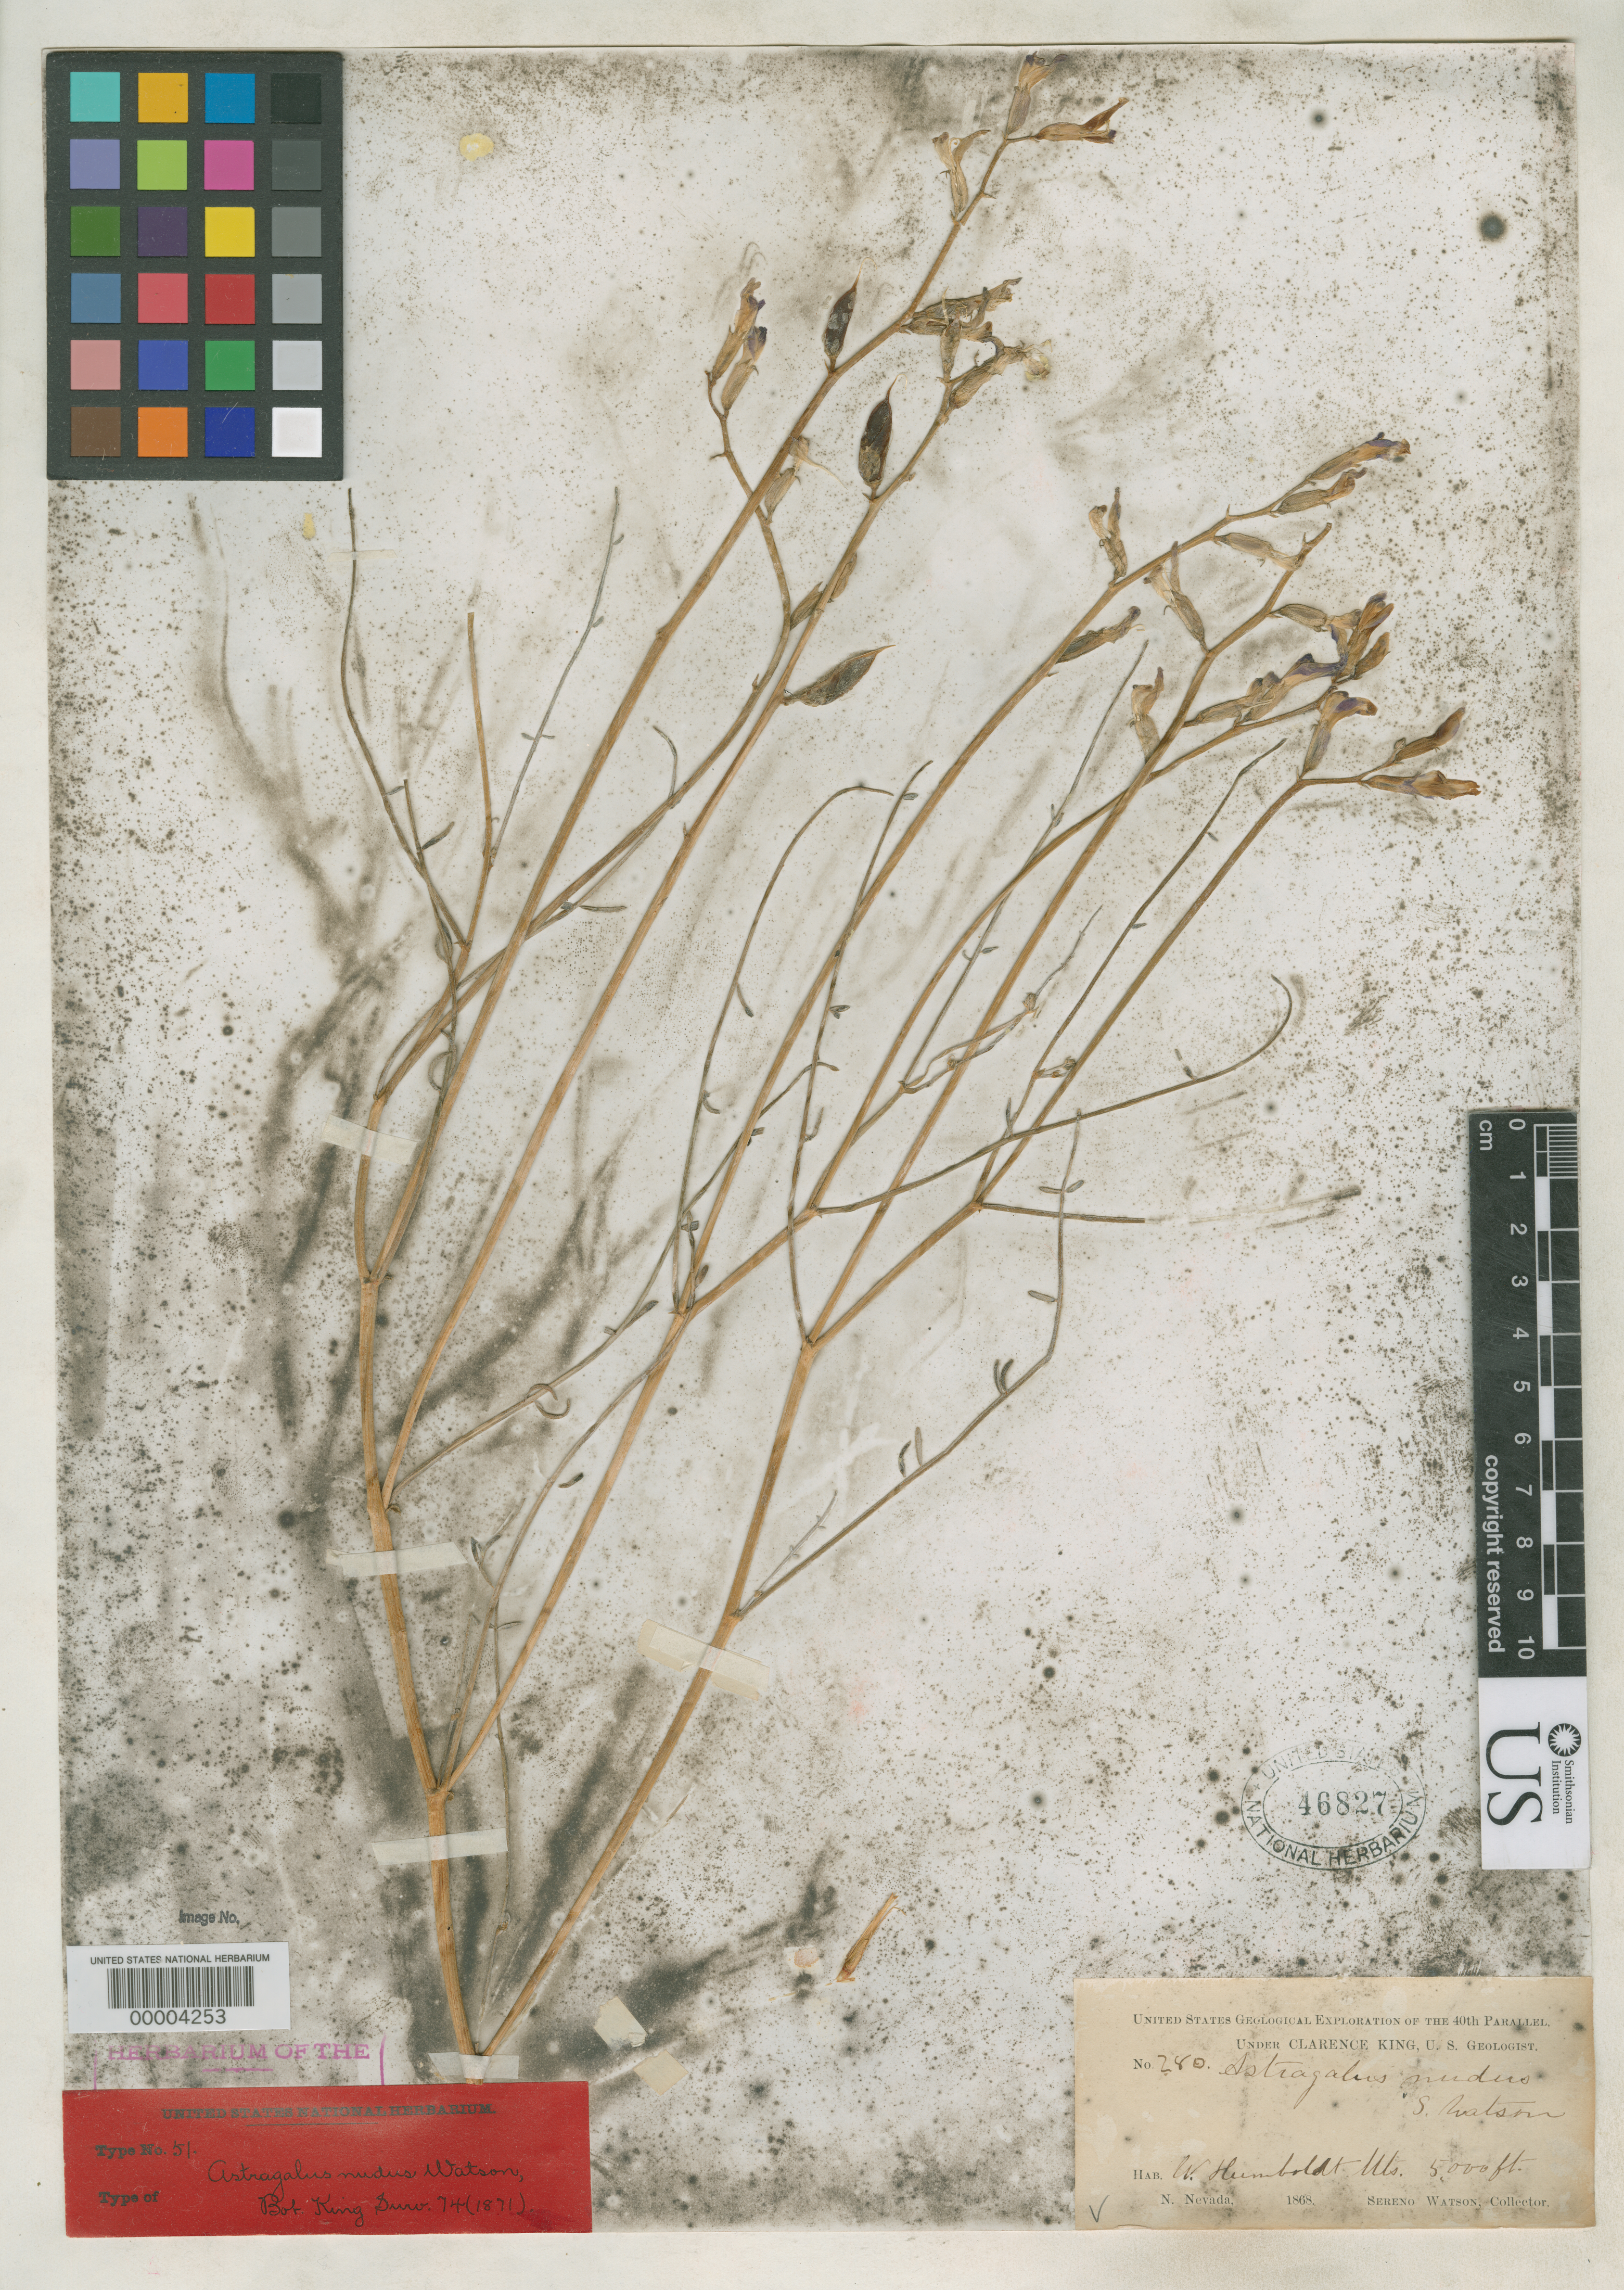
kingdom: Plantae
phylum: Tracheophyta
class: Magnoliopsida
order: Fabales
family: Fabaceae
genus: Astragalus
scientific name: Astragalus nudus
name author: S. Watson in C. King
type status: Holotype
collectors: S. Watson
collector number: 280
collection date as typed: May 1868 to -- Jun 1868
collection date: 1868-05/1868-06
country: United States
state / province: Nevada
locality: W of Humboldt Mountains.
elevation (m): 1524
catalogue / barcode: US 46827